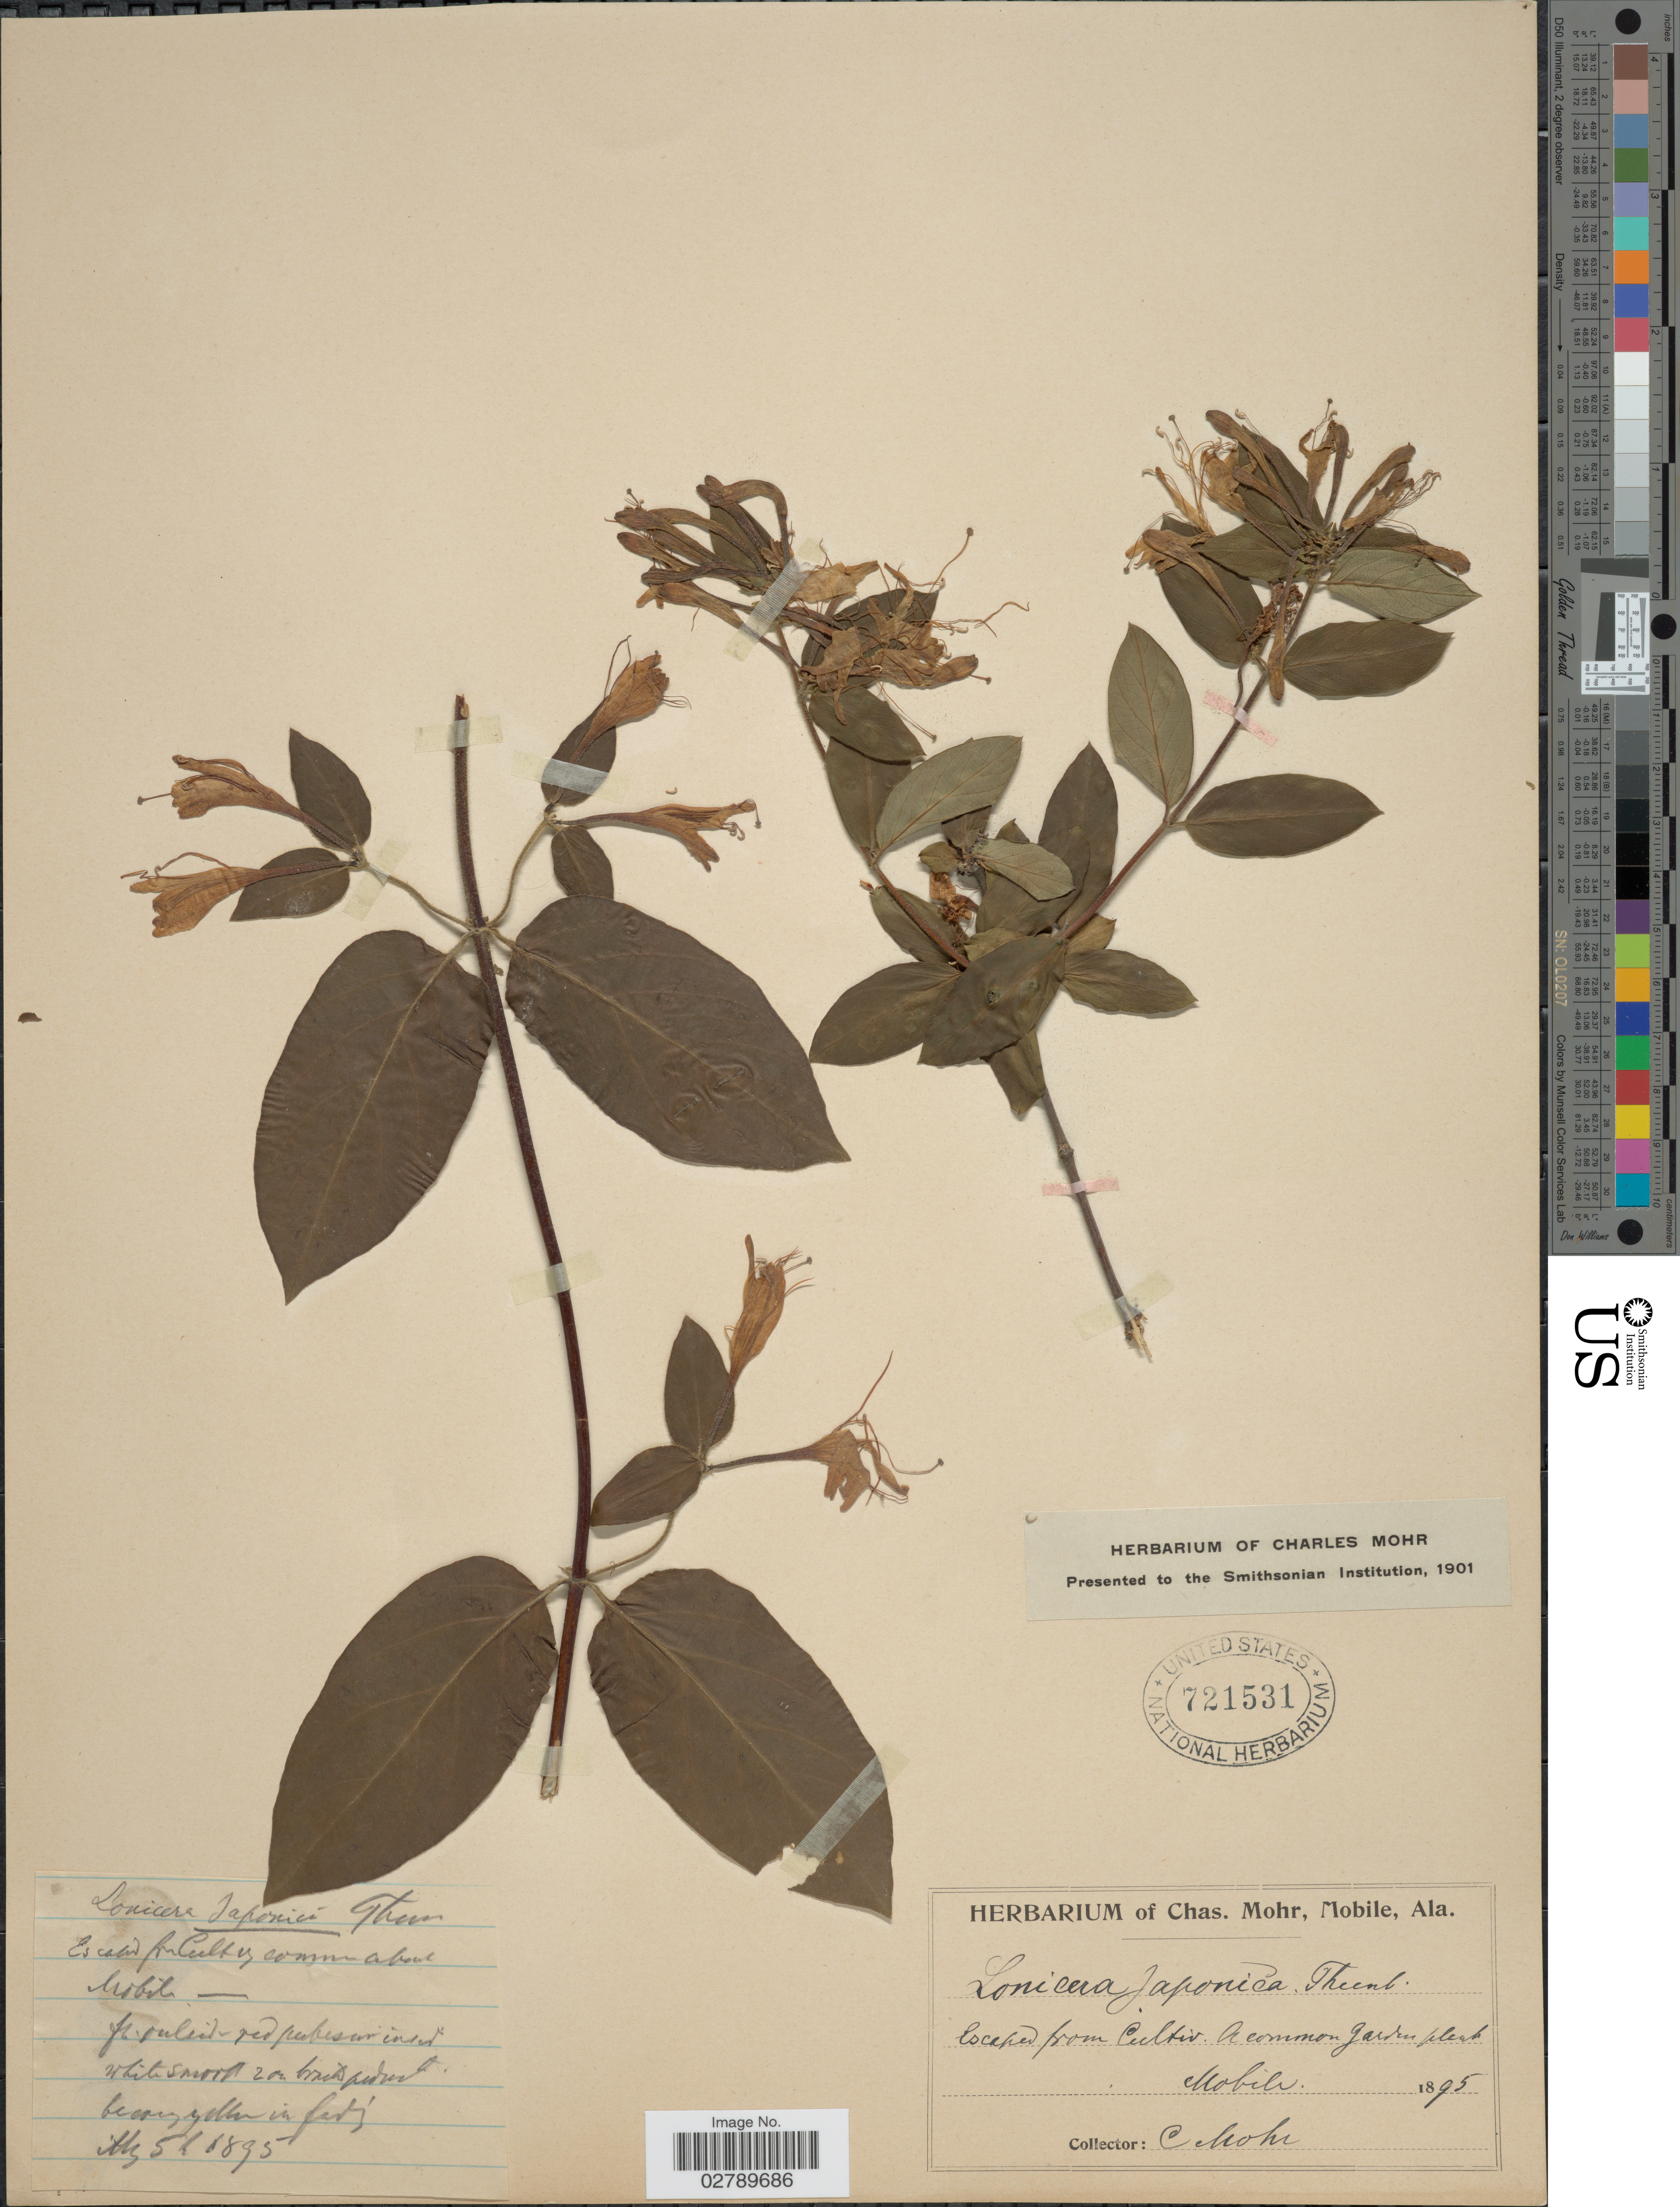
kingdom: Plantae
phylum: Tracheophyta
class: Magnoliopsida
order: Dipsacales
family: Caprifoliaceae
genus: Lonicera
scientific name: Lonicera japonica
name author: Thunb.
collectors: Mohr, C. T. (herbarium)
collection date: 1895-05-05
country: United States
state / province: Alabama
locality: Mobile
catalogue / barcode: US 721531